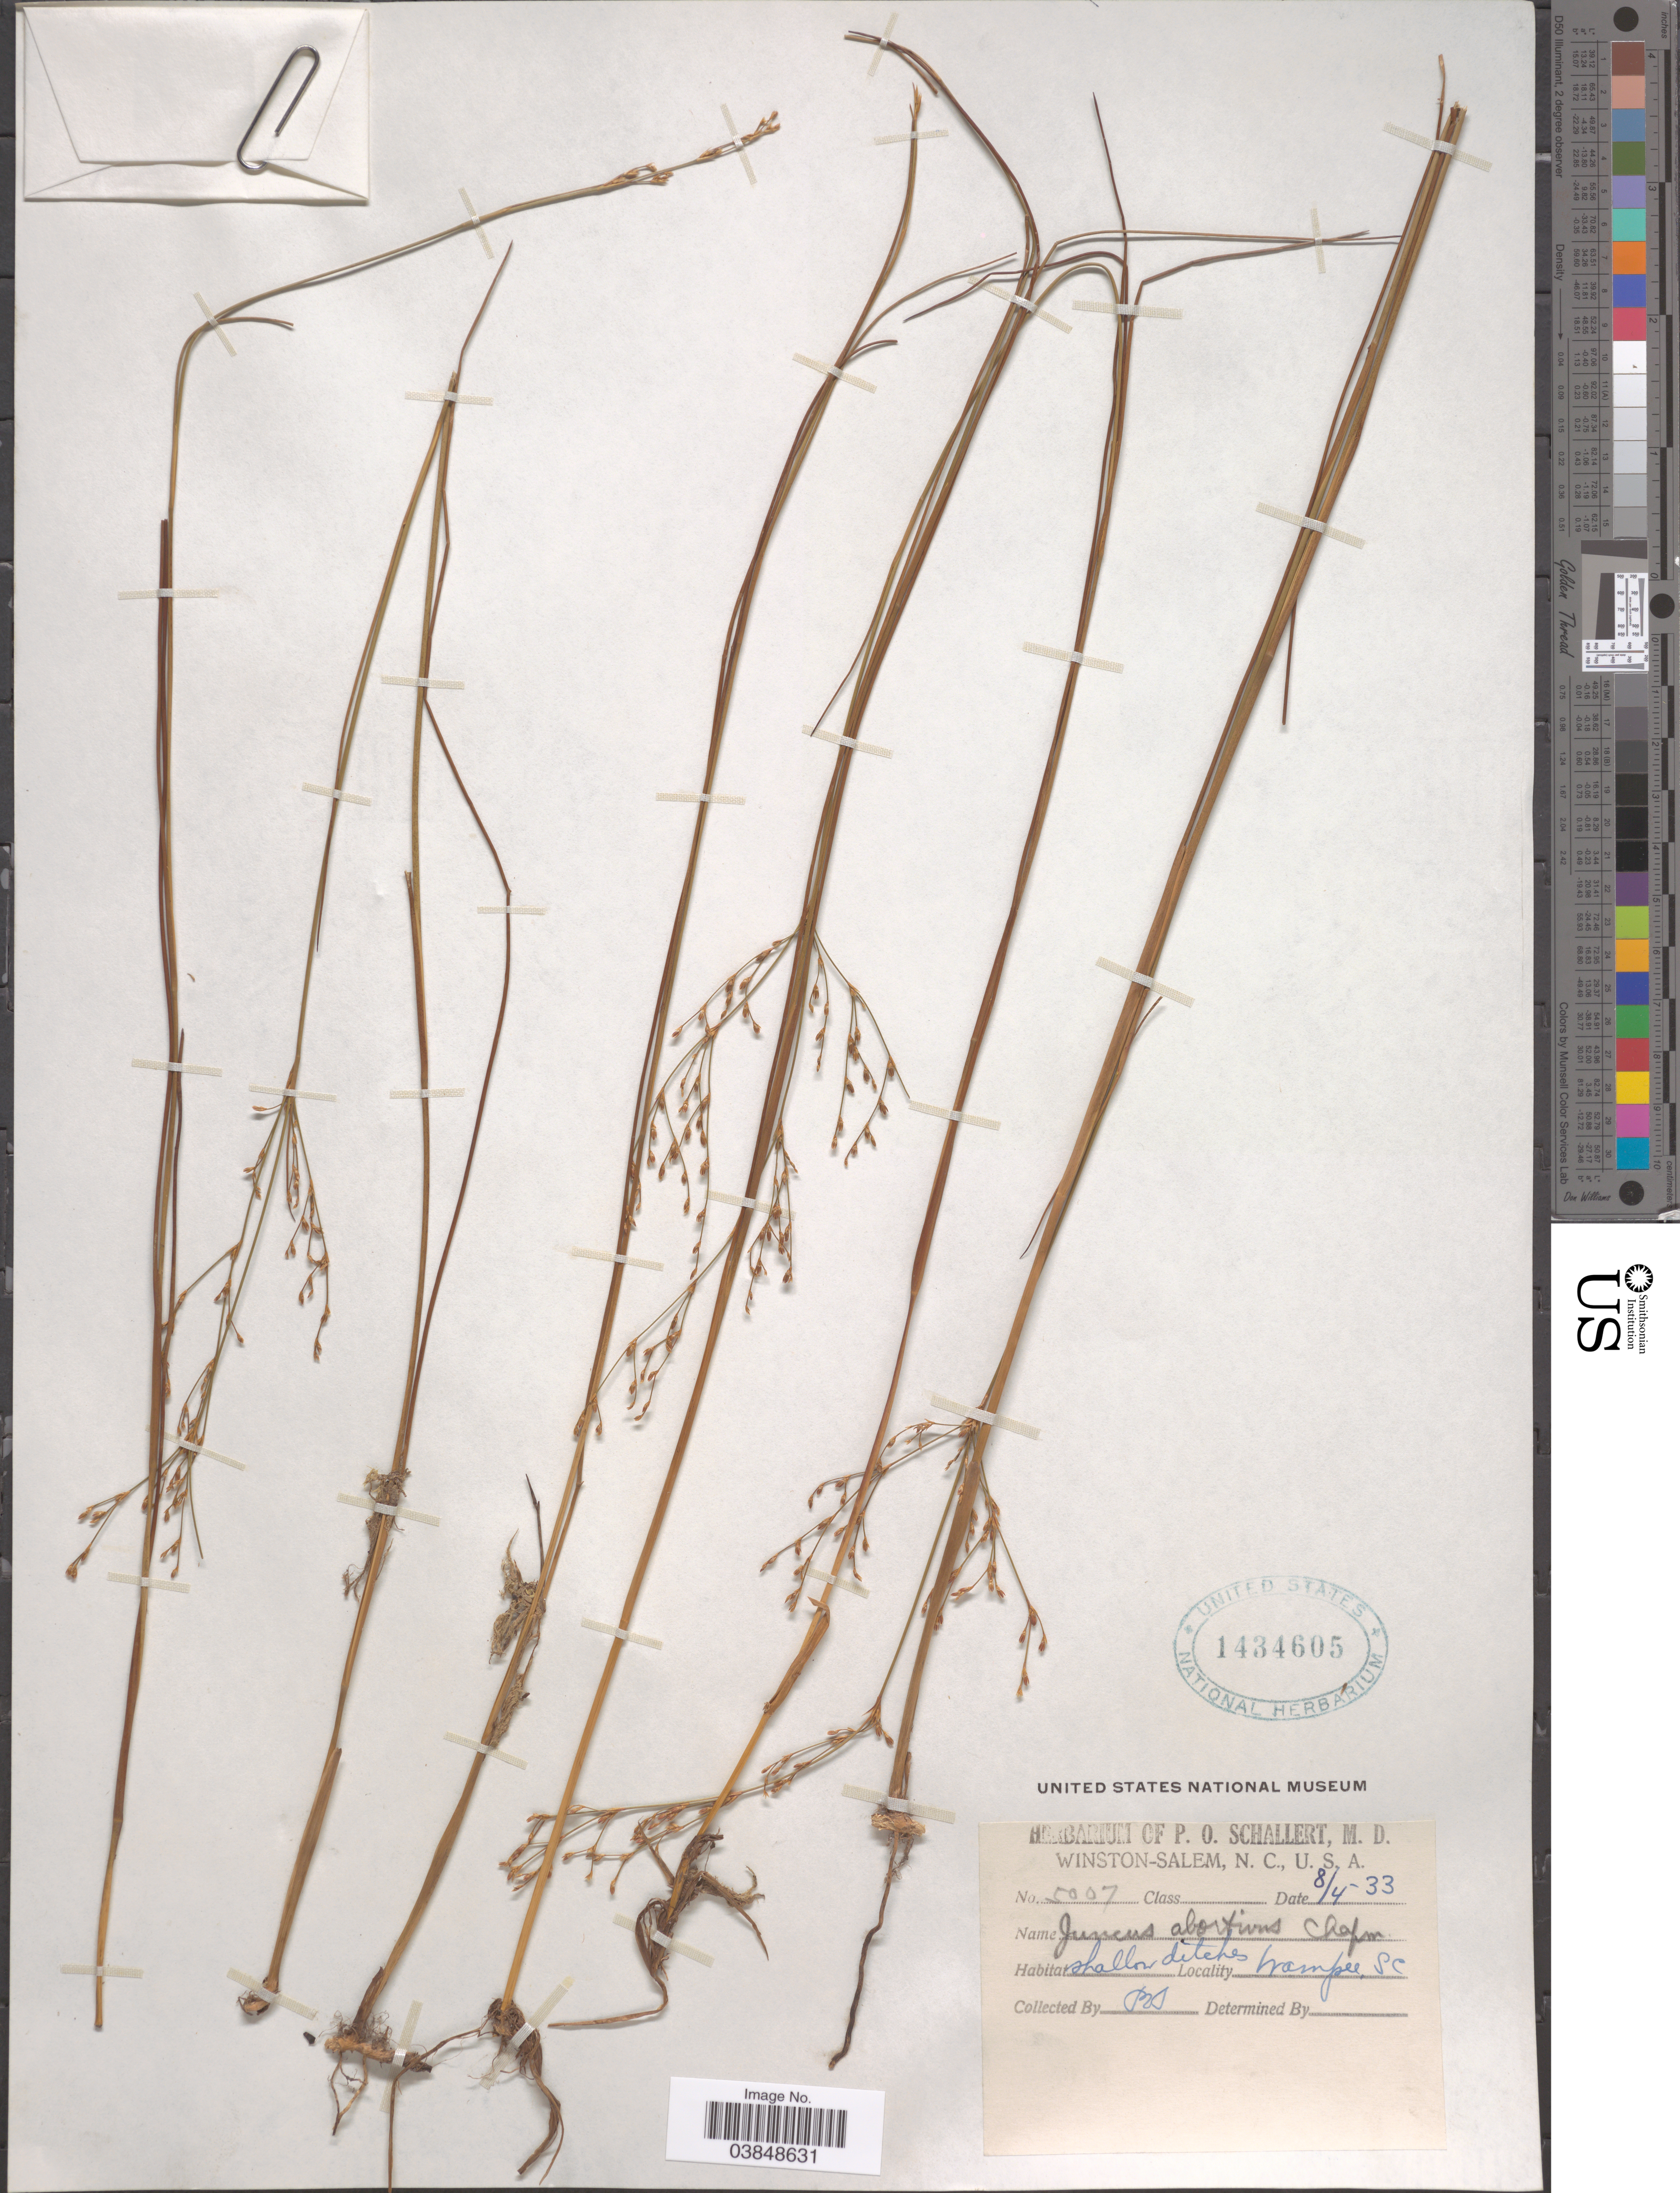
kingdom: Plantae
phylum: Tracheophyta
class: Liliopsida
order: Poales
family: Juncaceae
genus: Juncus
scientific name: Juncus abortivus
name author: Chapm.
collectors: P. Schallert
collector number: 5007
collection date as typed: Transcribed d/m/y: 4/8/33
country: United States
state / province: South Carolina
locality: Wampee.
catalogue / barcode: US 1434605